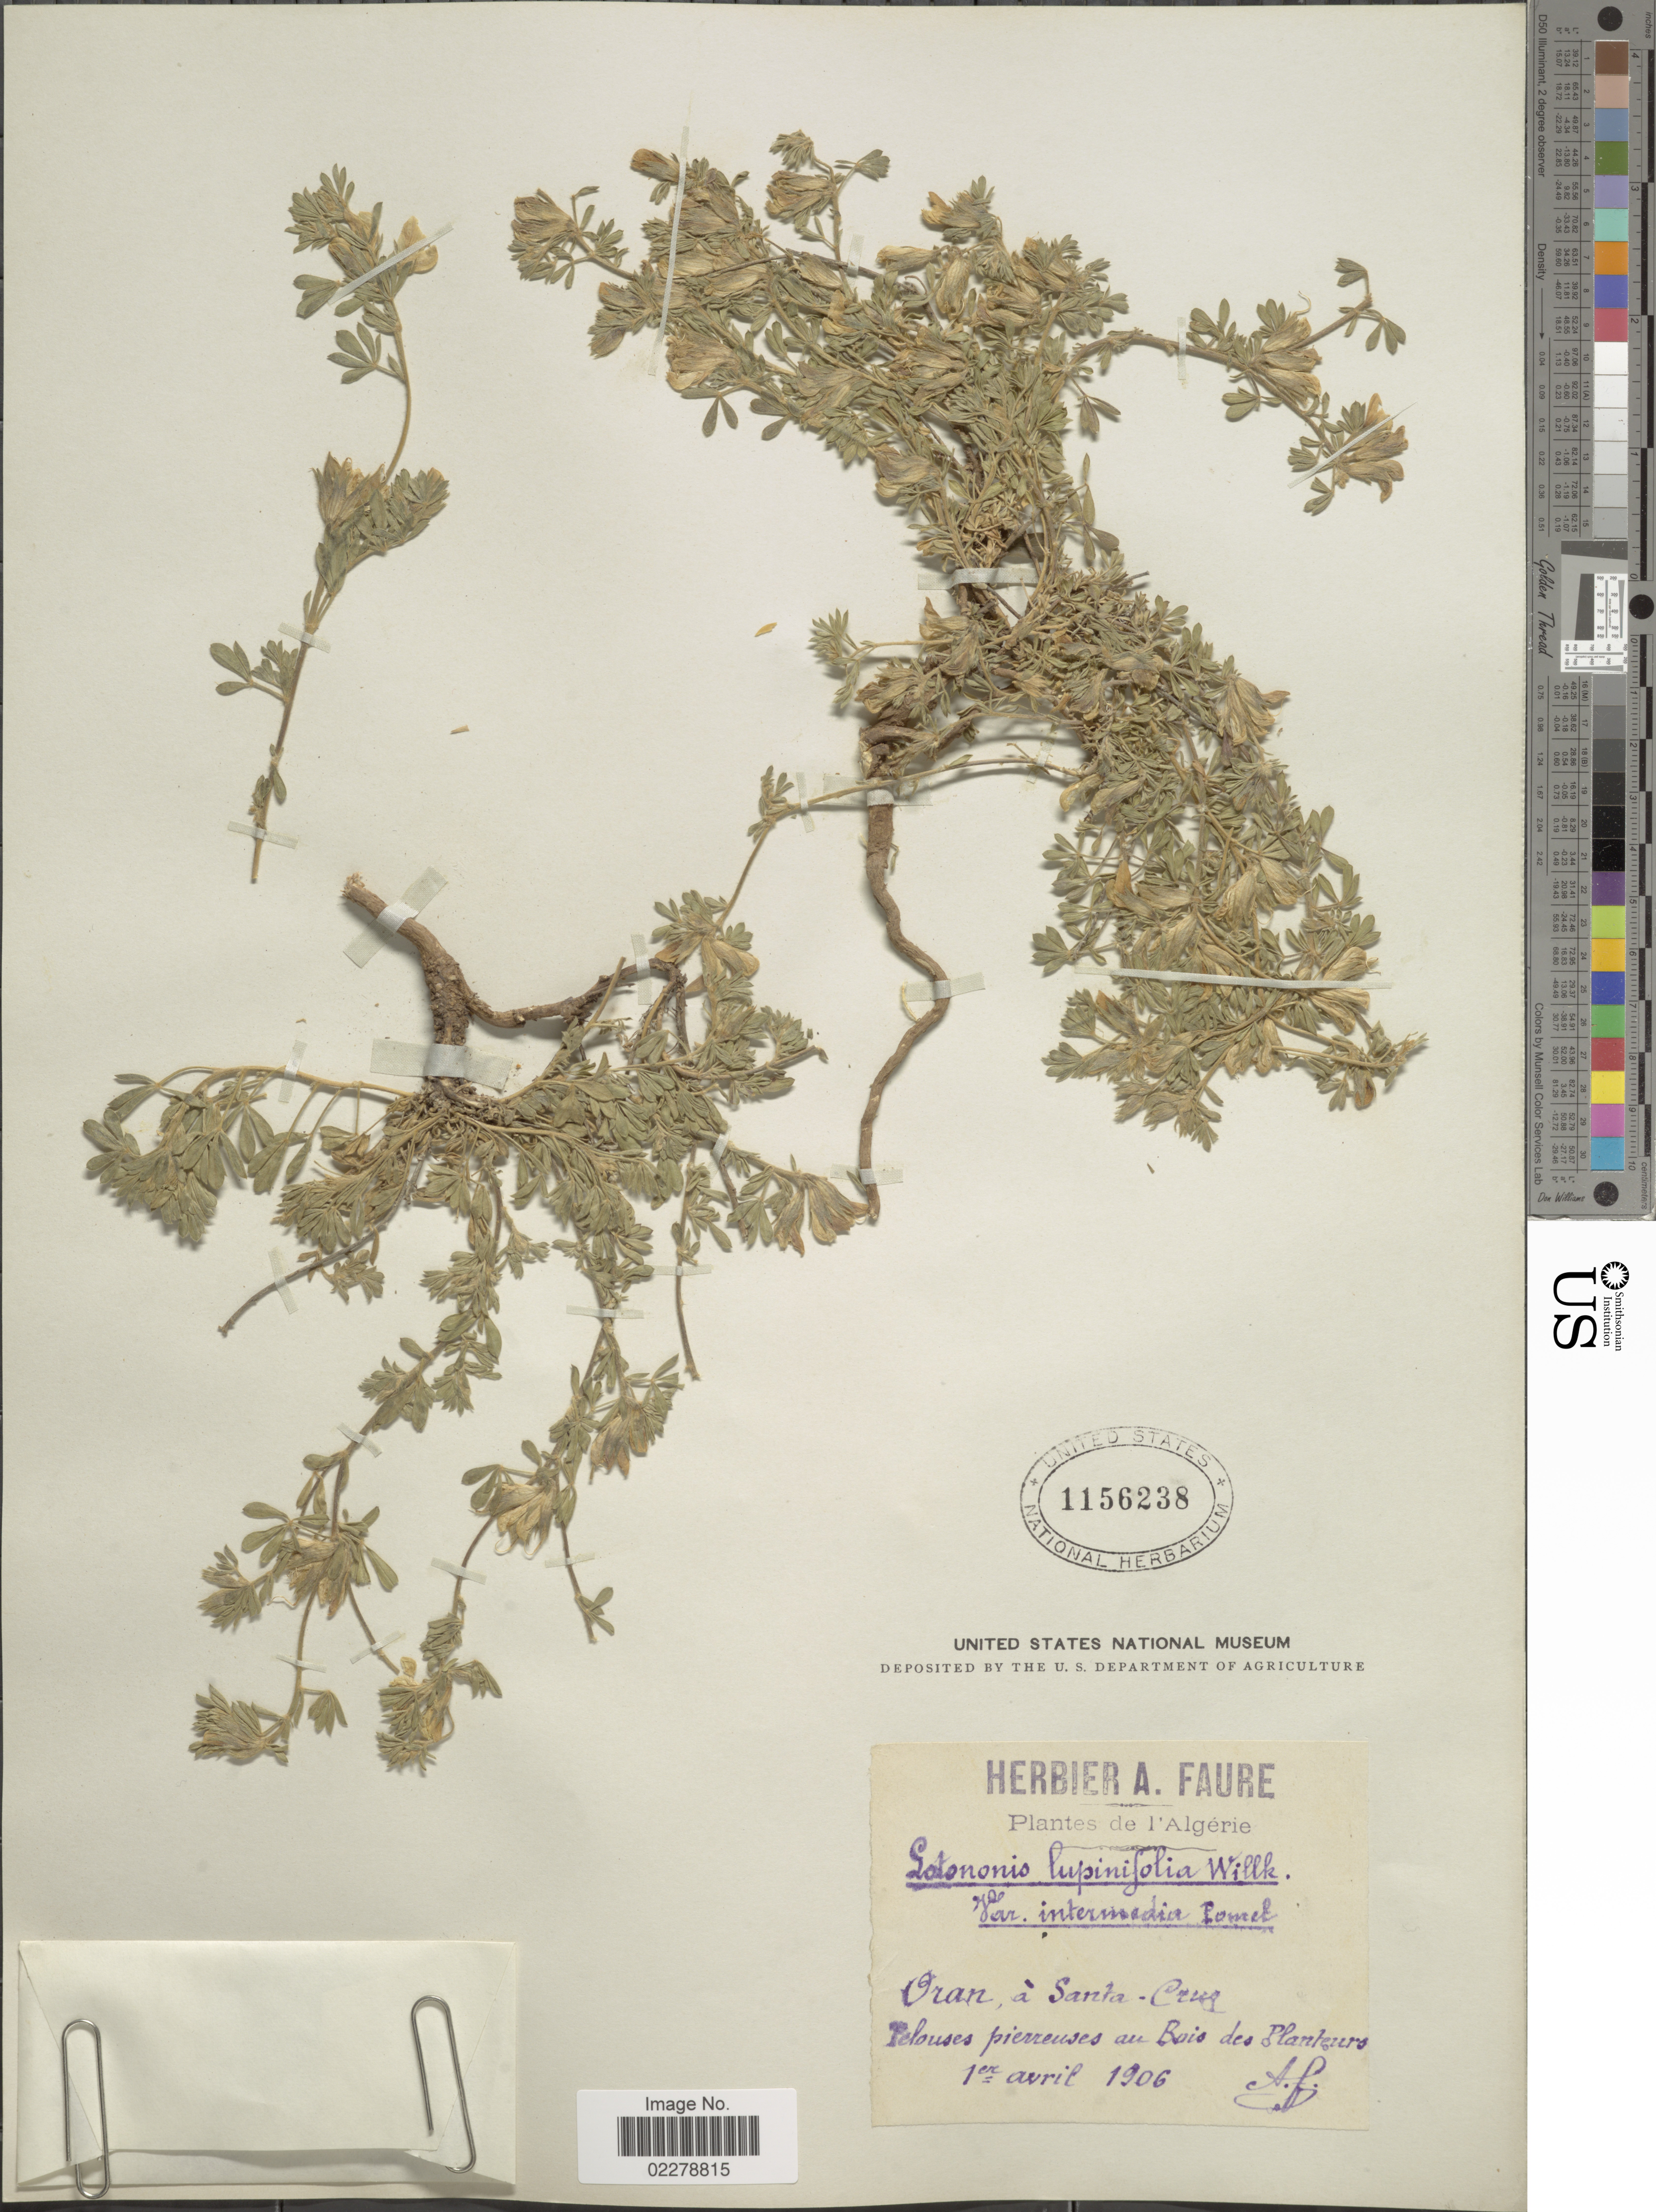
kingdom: Plantae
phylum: Tracheophyta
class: Magnoliopsida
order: Fabales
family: Fabaceae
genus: Lotononis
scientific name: Lotononis lupinifolia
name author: (Boiss.) Benth.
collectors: A. Faure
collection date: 1906-04-01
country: Algeria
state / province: Oran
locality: L'Algerie.. Oran, a Santa - Cruz. Pelouses pierreuses au Rois de Planteurs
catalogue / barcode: US 1156238